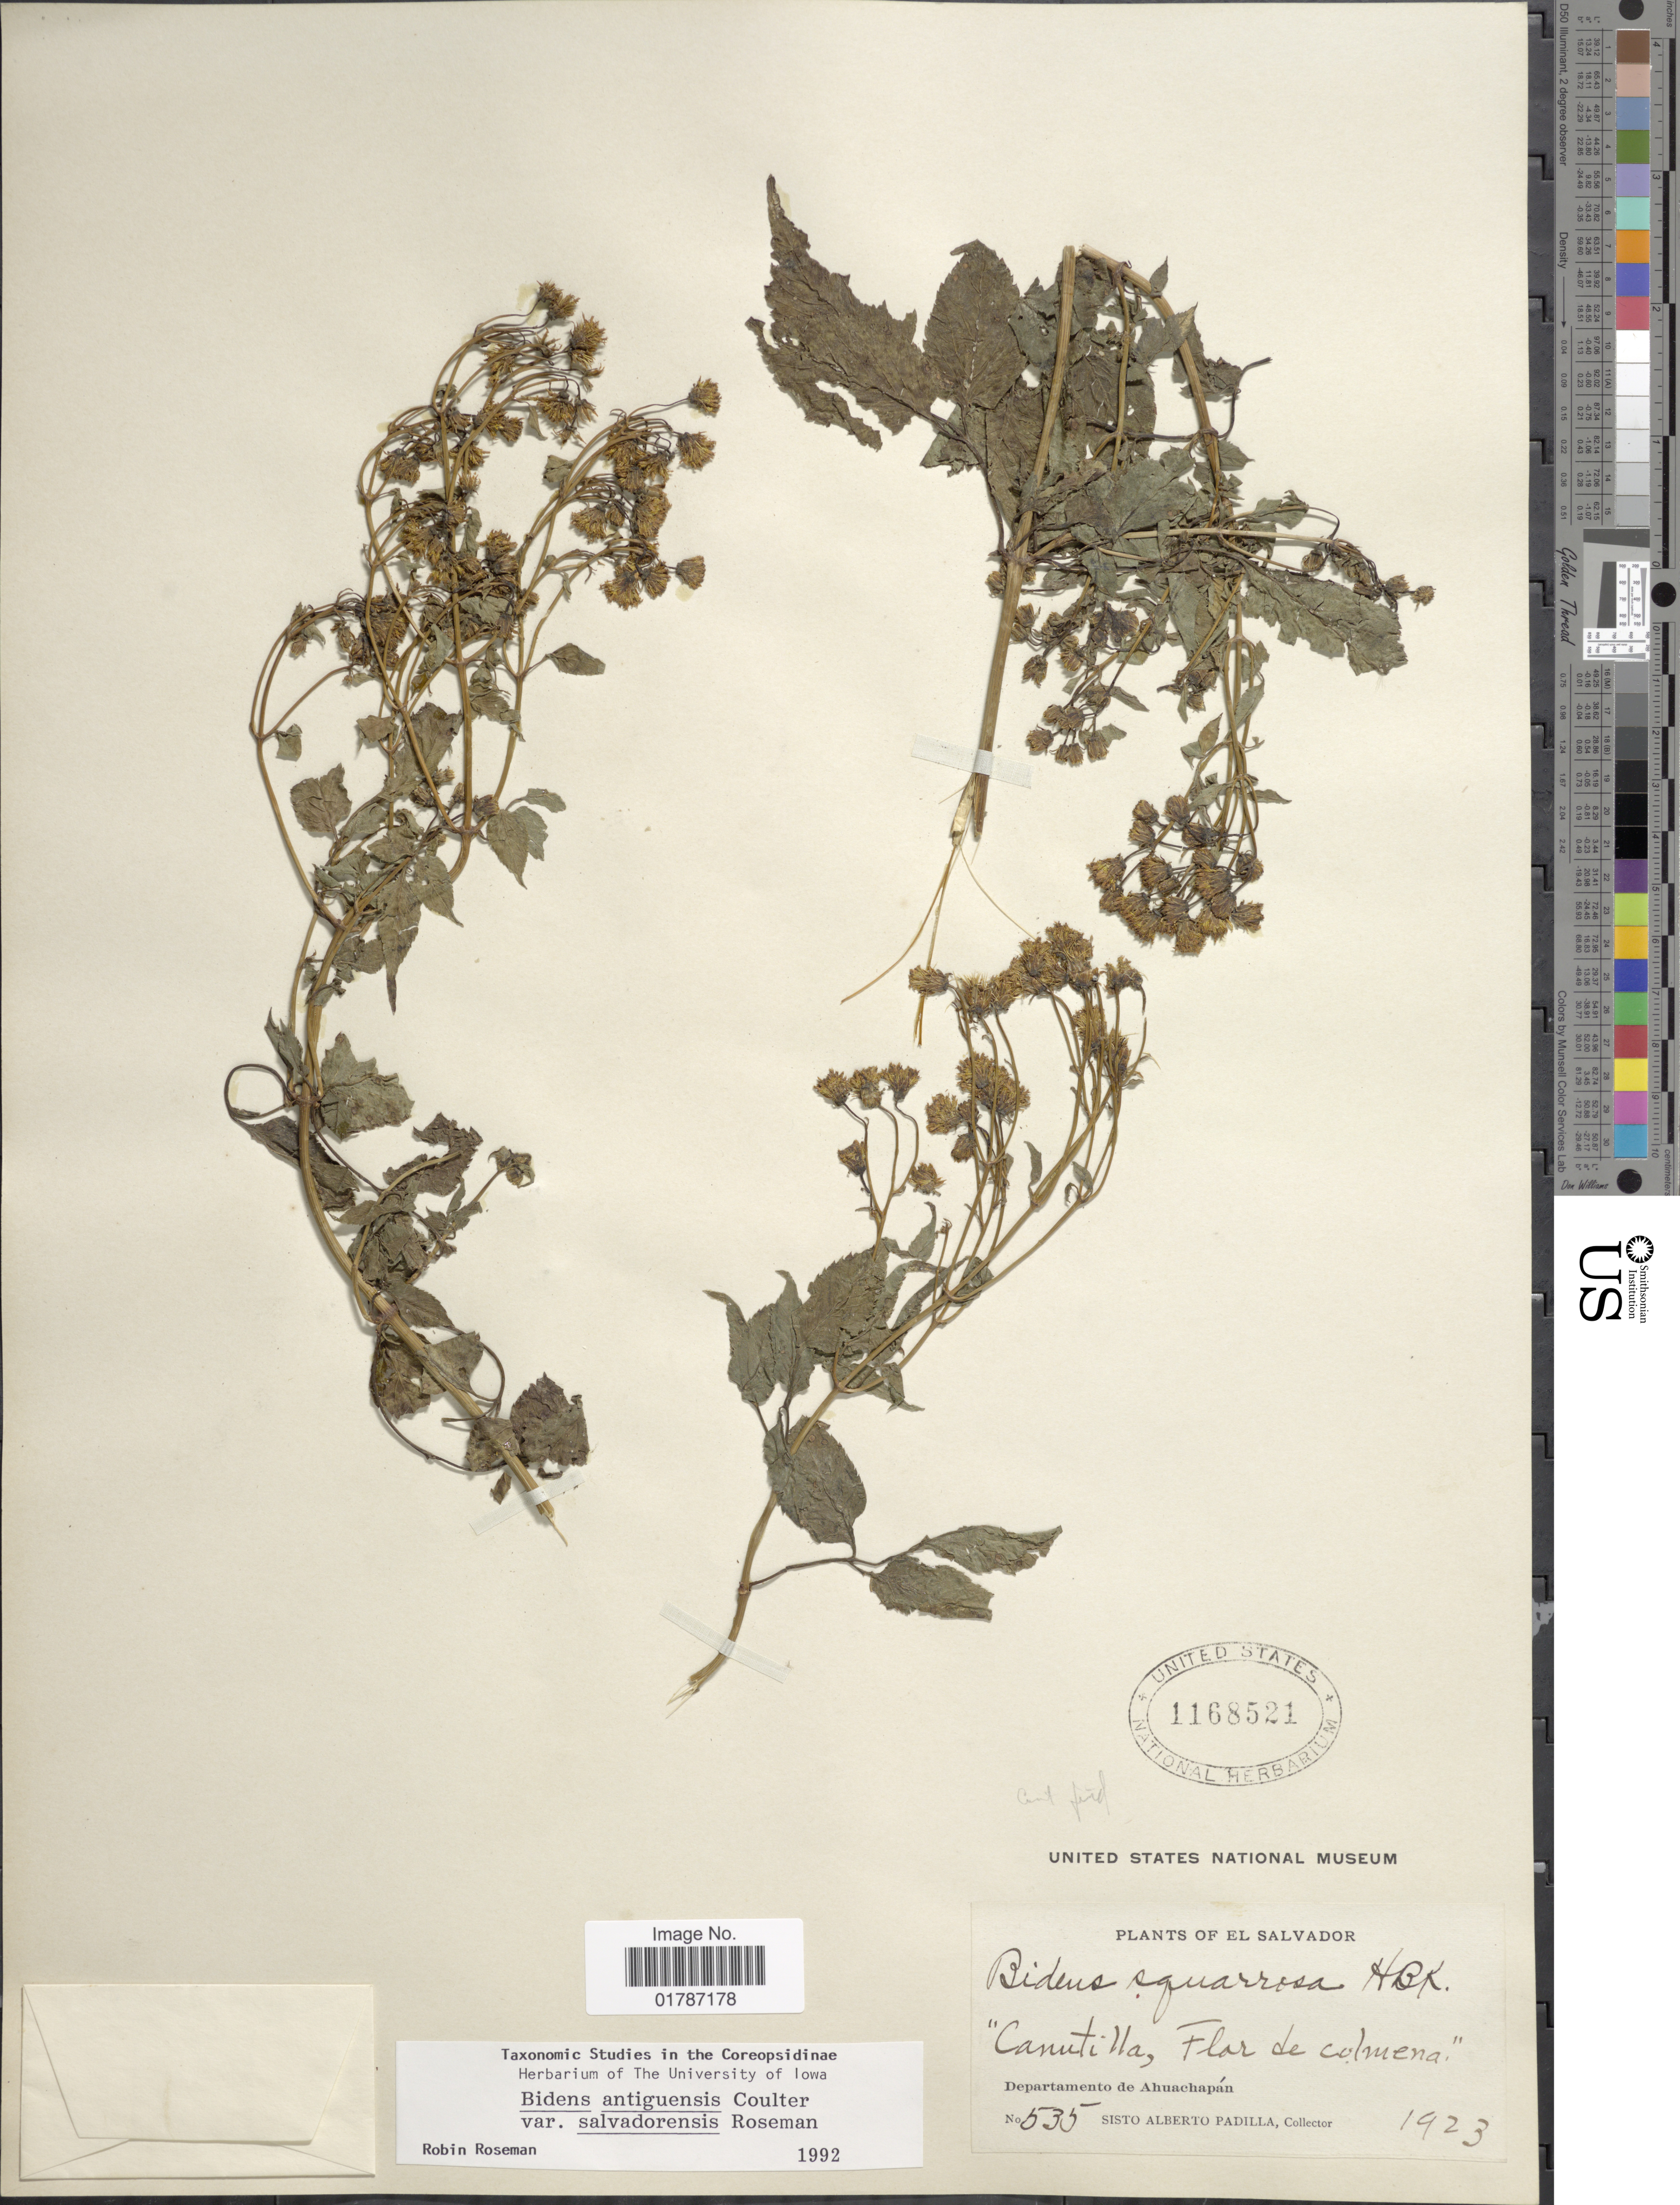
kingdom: Plantae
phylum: Tracheophyta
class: Magnoliopsida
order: Asterales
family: Asteraceae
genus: Bidens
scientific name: Bidens antiguensis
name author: J.M. Coult.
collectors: S. A. Padilla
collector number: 535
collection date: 1923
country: El Salvador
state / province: Ahuachapan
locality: Canutilla, Flor de colmena, Departamento de Ahuachapan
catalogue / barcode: US 1168521